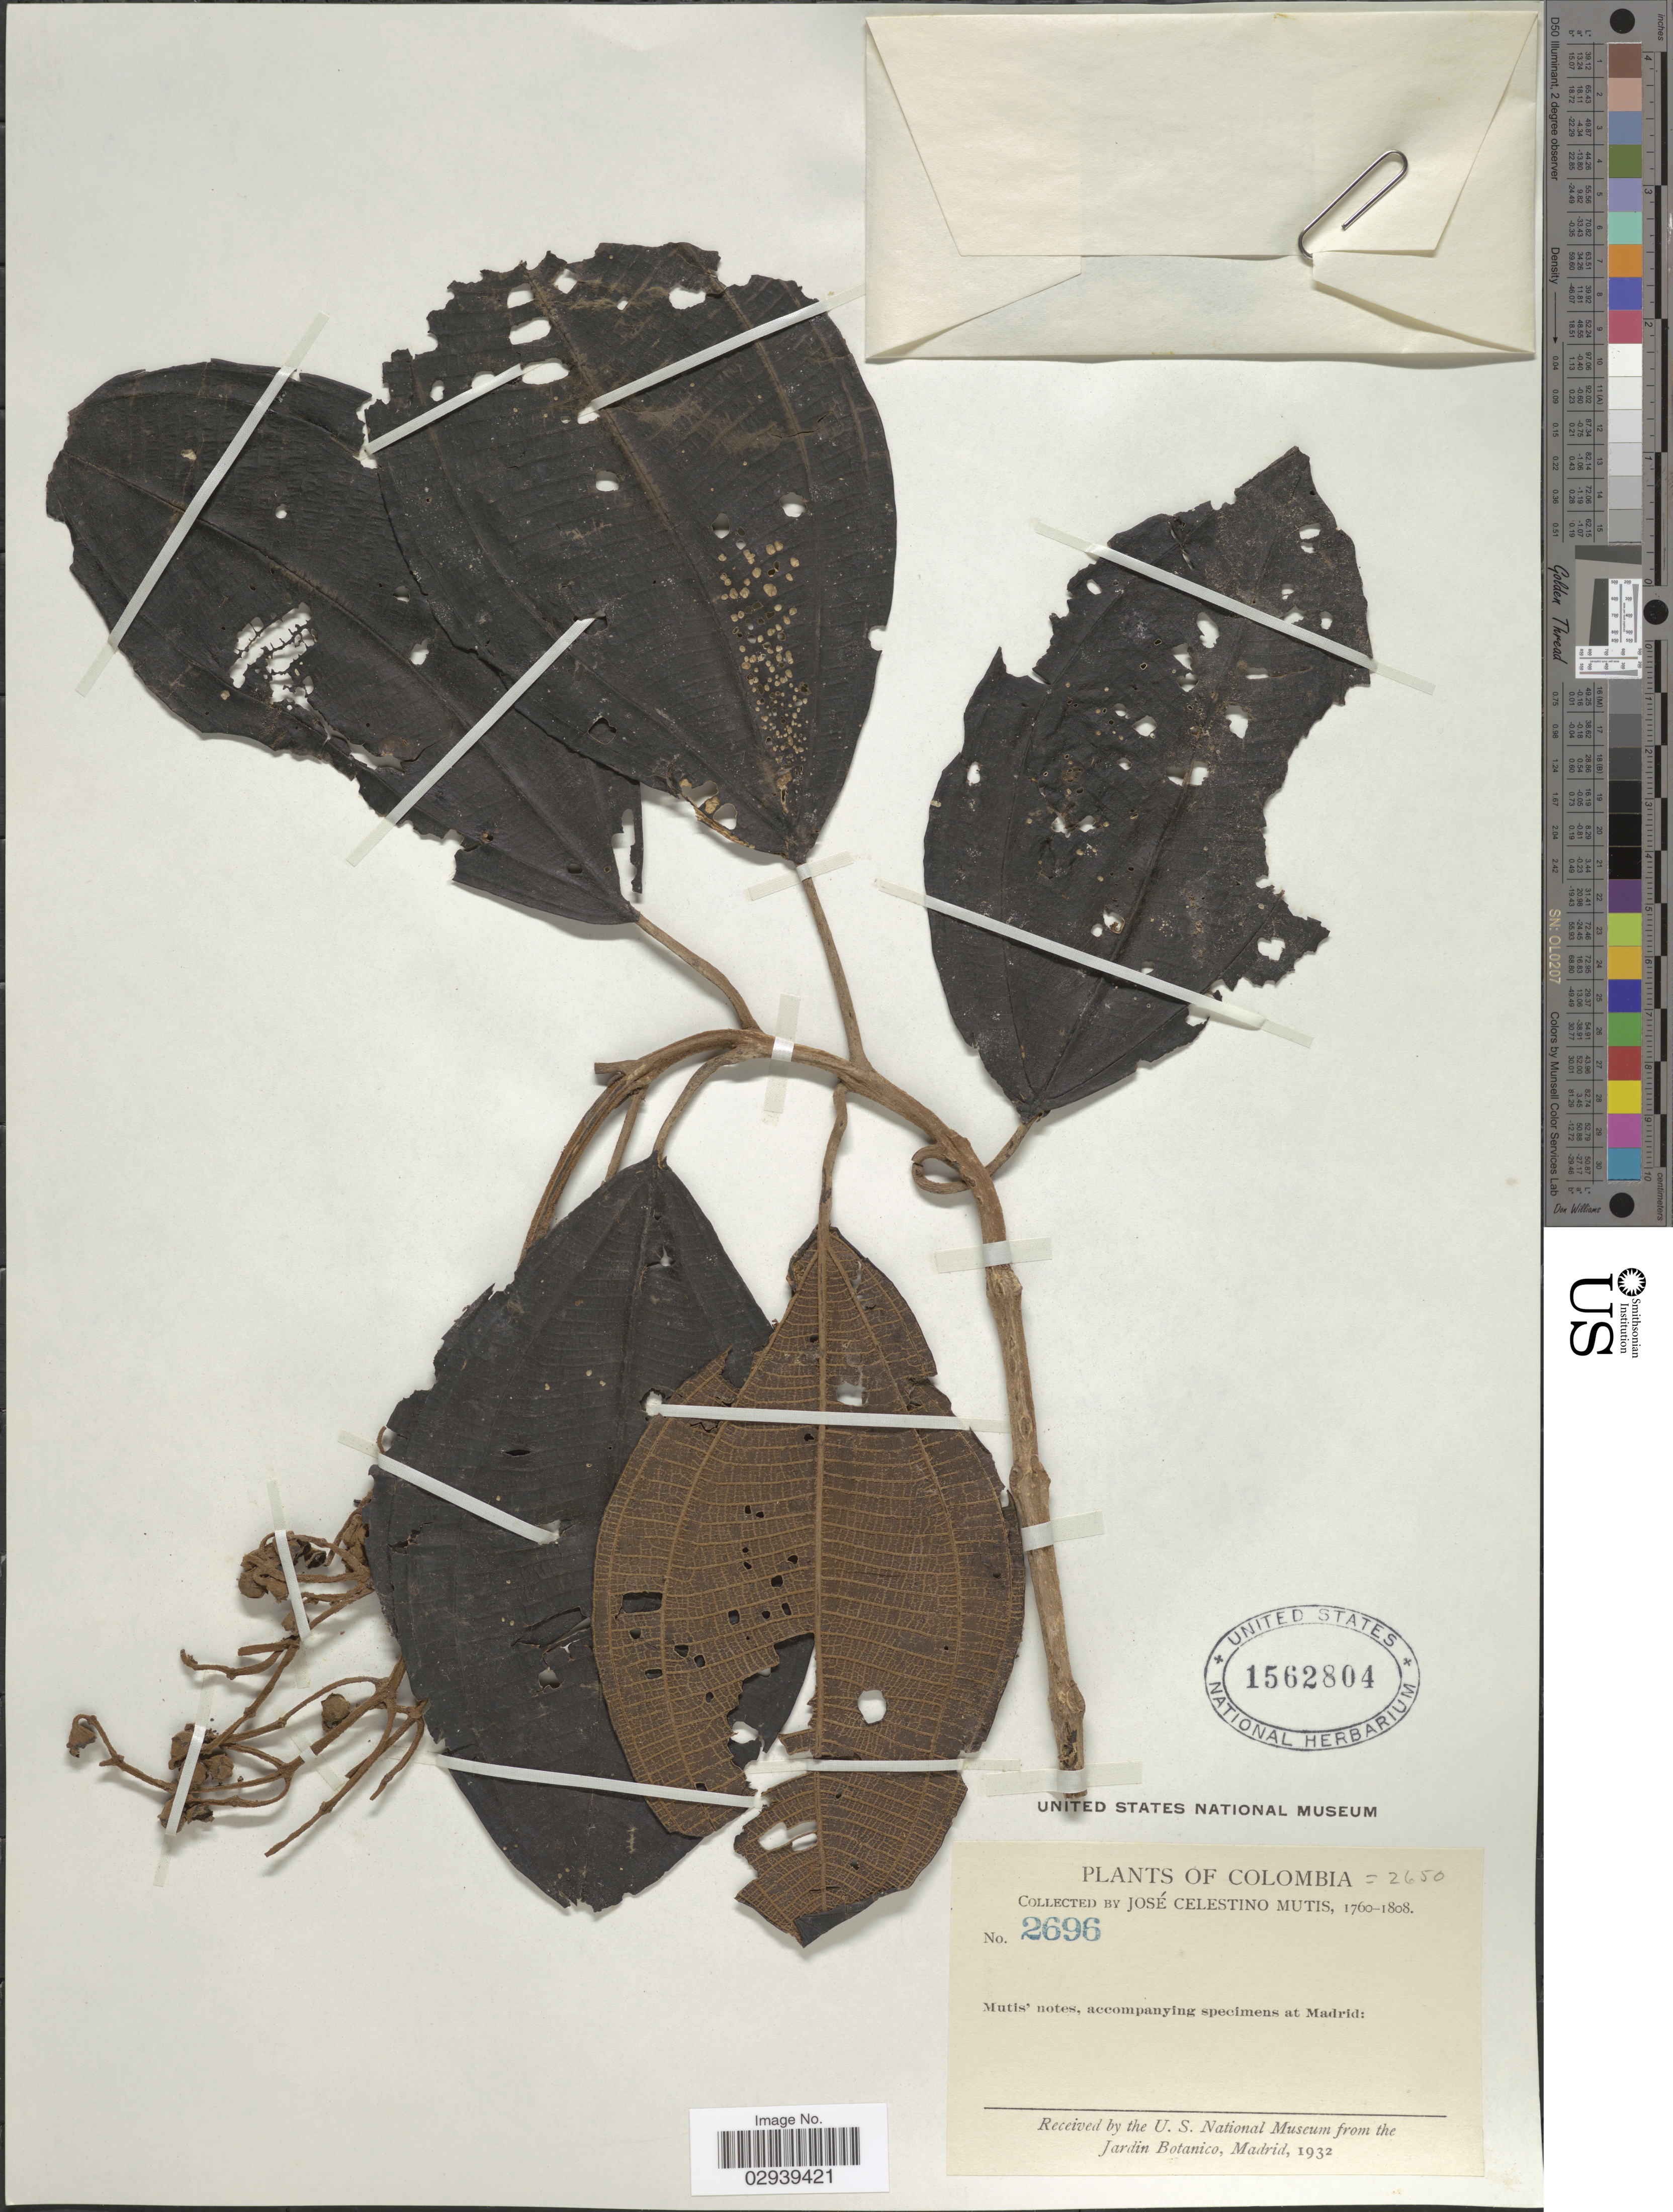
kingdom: Plantae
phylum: Tracheophyta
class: Magnoliopsida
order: Myrtales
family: Melastomataceae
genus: Miconia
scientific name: Miconia floribunda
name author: (Bonpl.) DC.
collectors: J. C. B. Mutis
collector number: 2696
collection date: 1760/1808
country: Colombia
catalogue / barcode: US 1562804